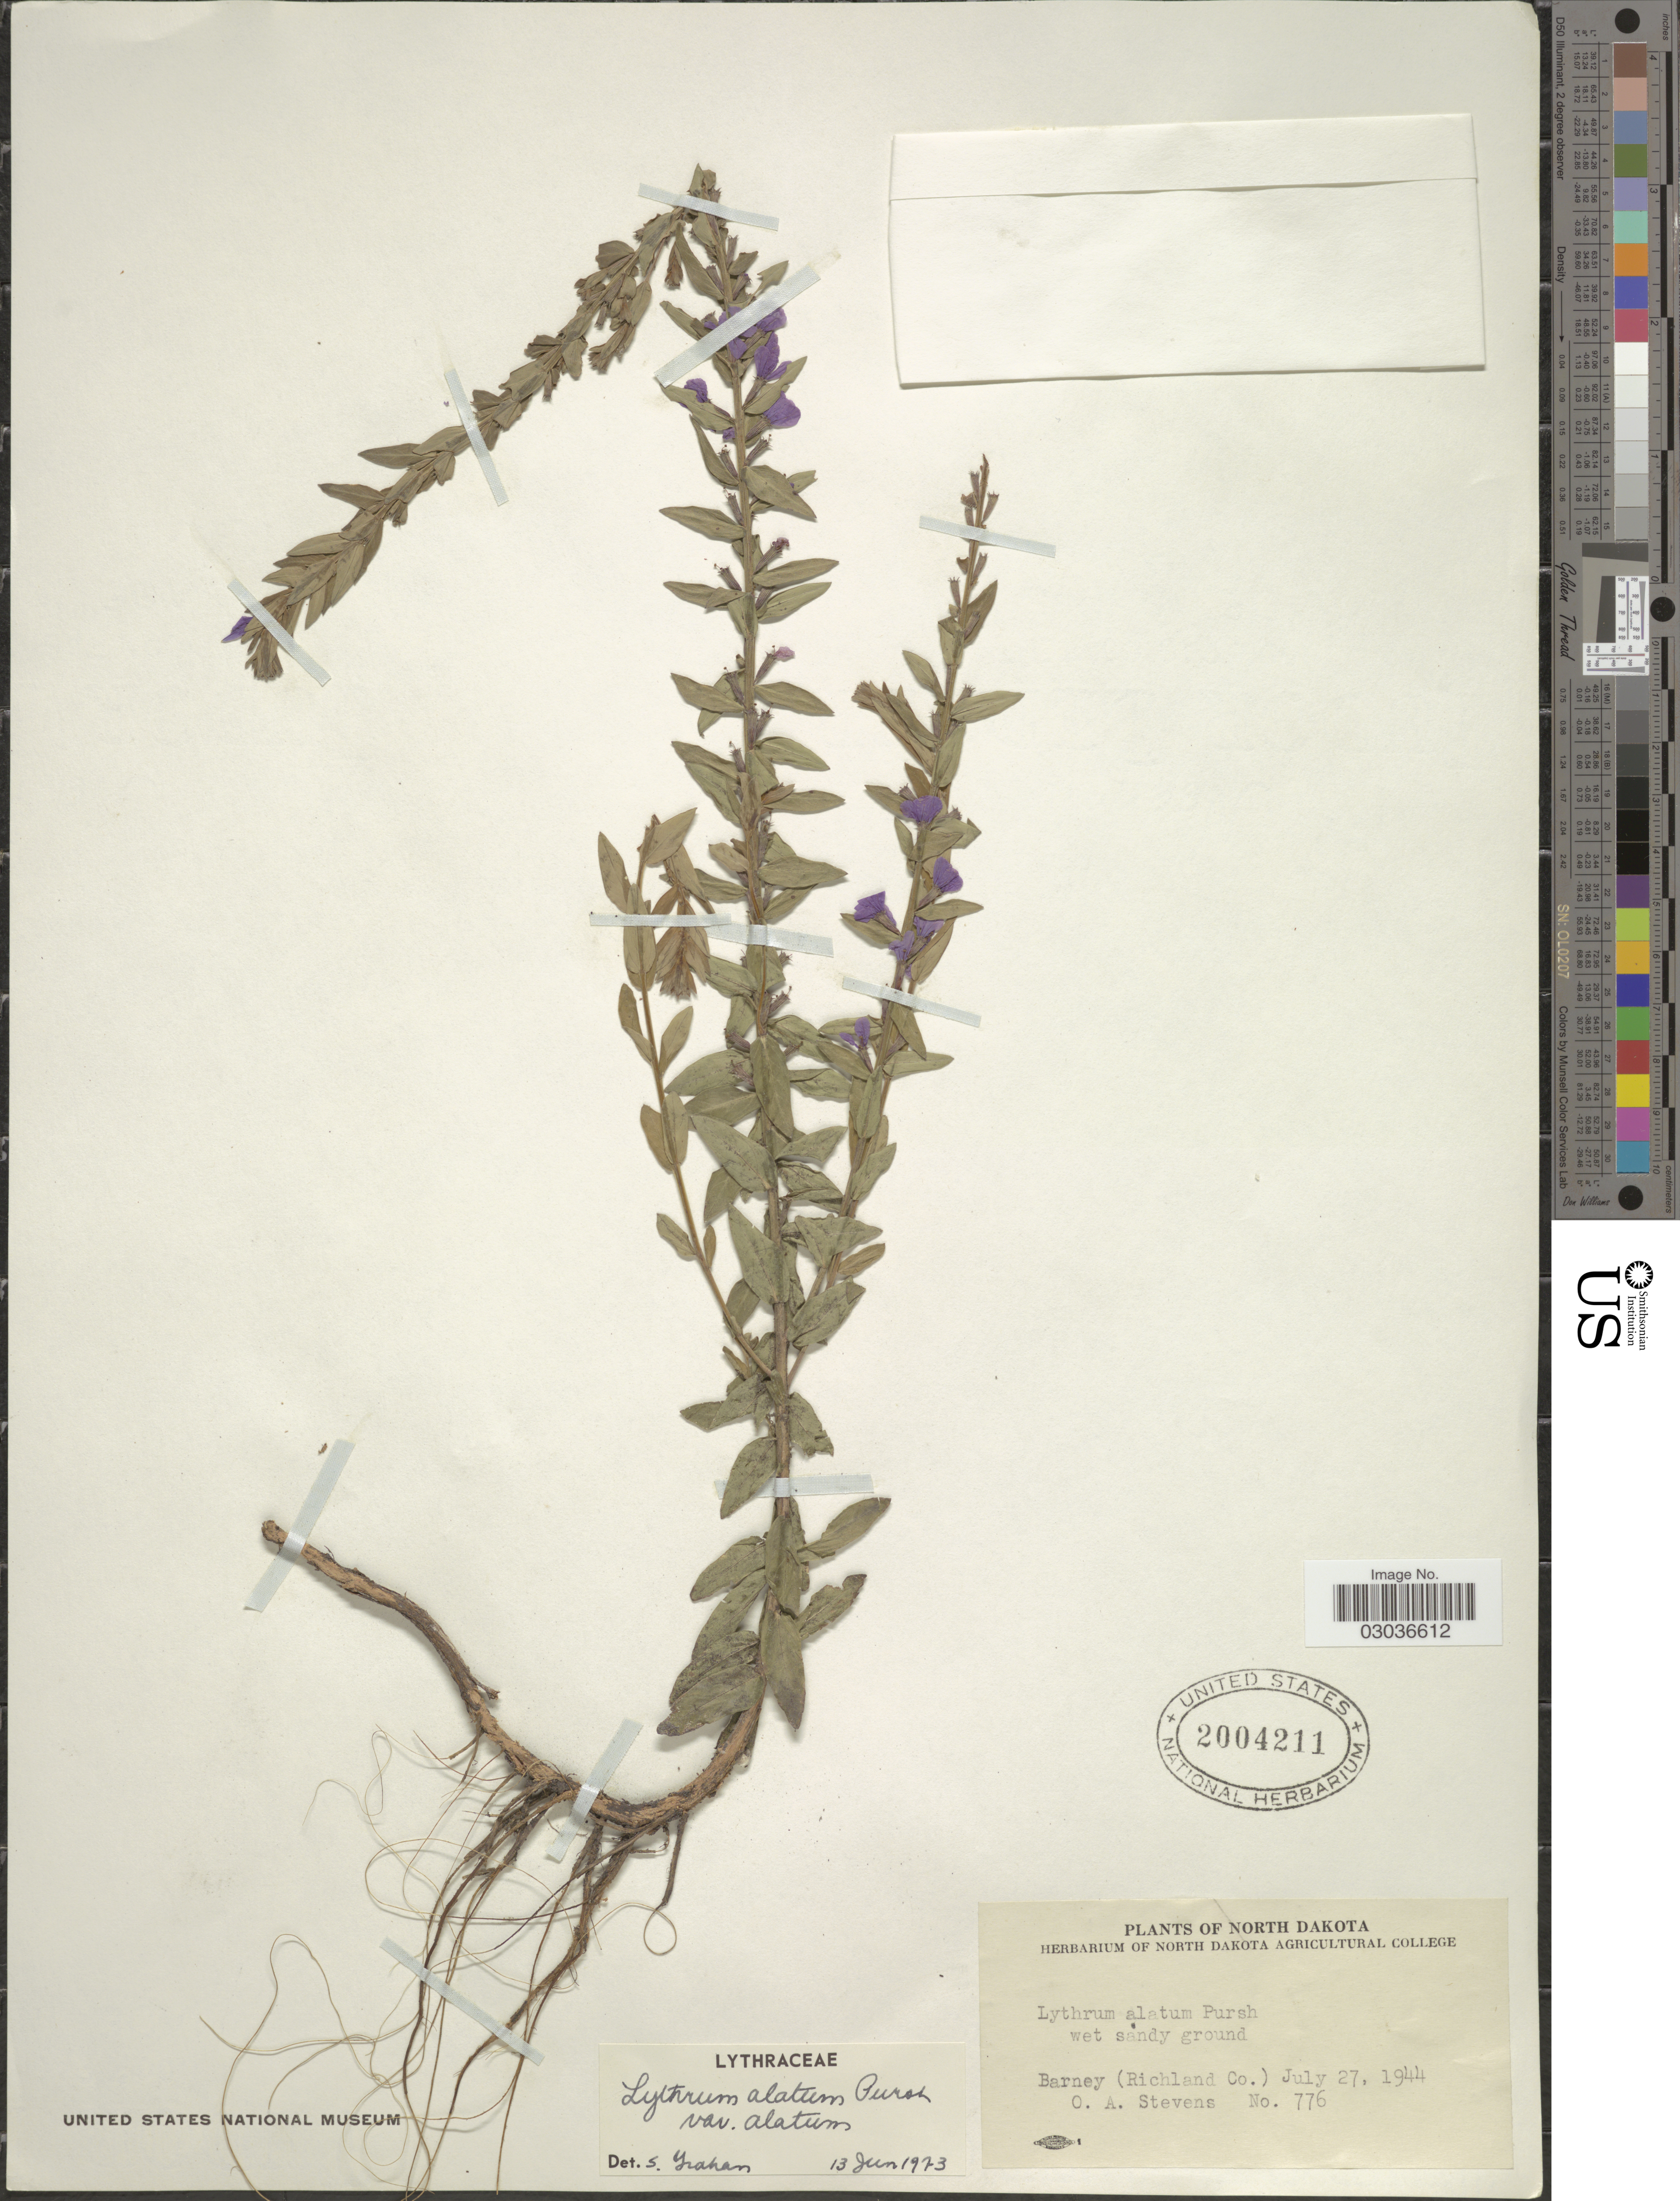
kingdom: Plantae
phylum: Tracheophyta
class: Magnoliopsida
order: Myrtales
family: Lythraceae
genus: Lythrum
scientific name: Lythrum alatum var. alatum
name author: Pursh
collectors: O. A. Stevens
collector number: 776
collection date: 1944-07-27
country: United States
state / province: North Dakota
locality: Barney (Richland Co.).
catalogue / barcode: US 2004211